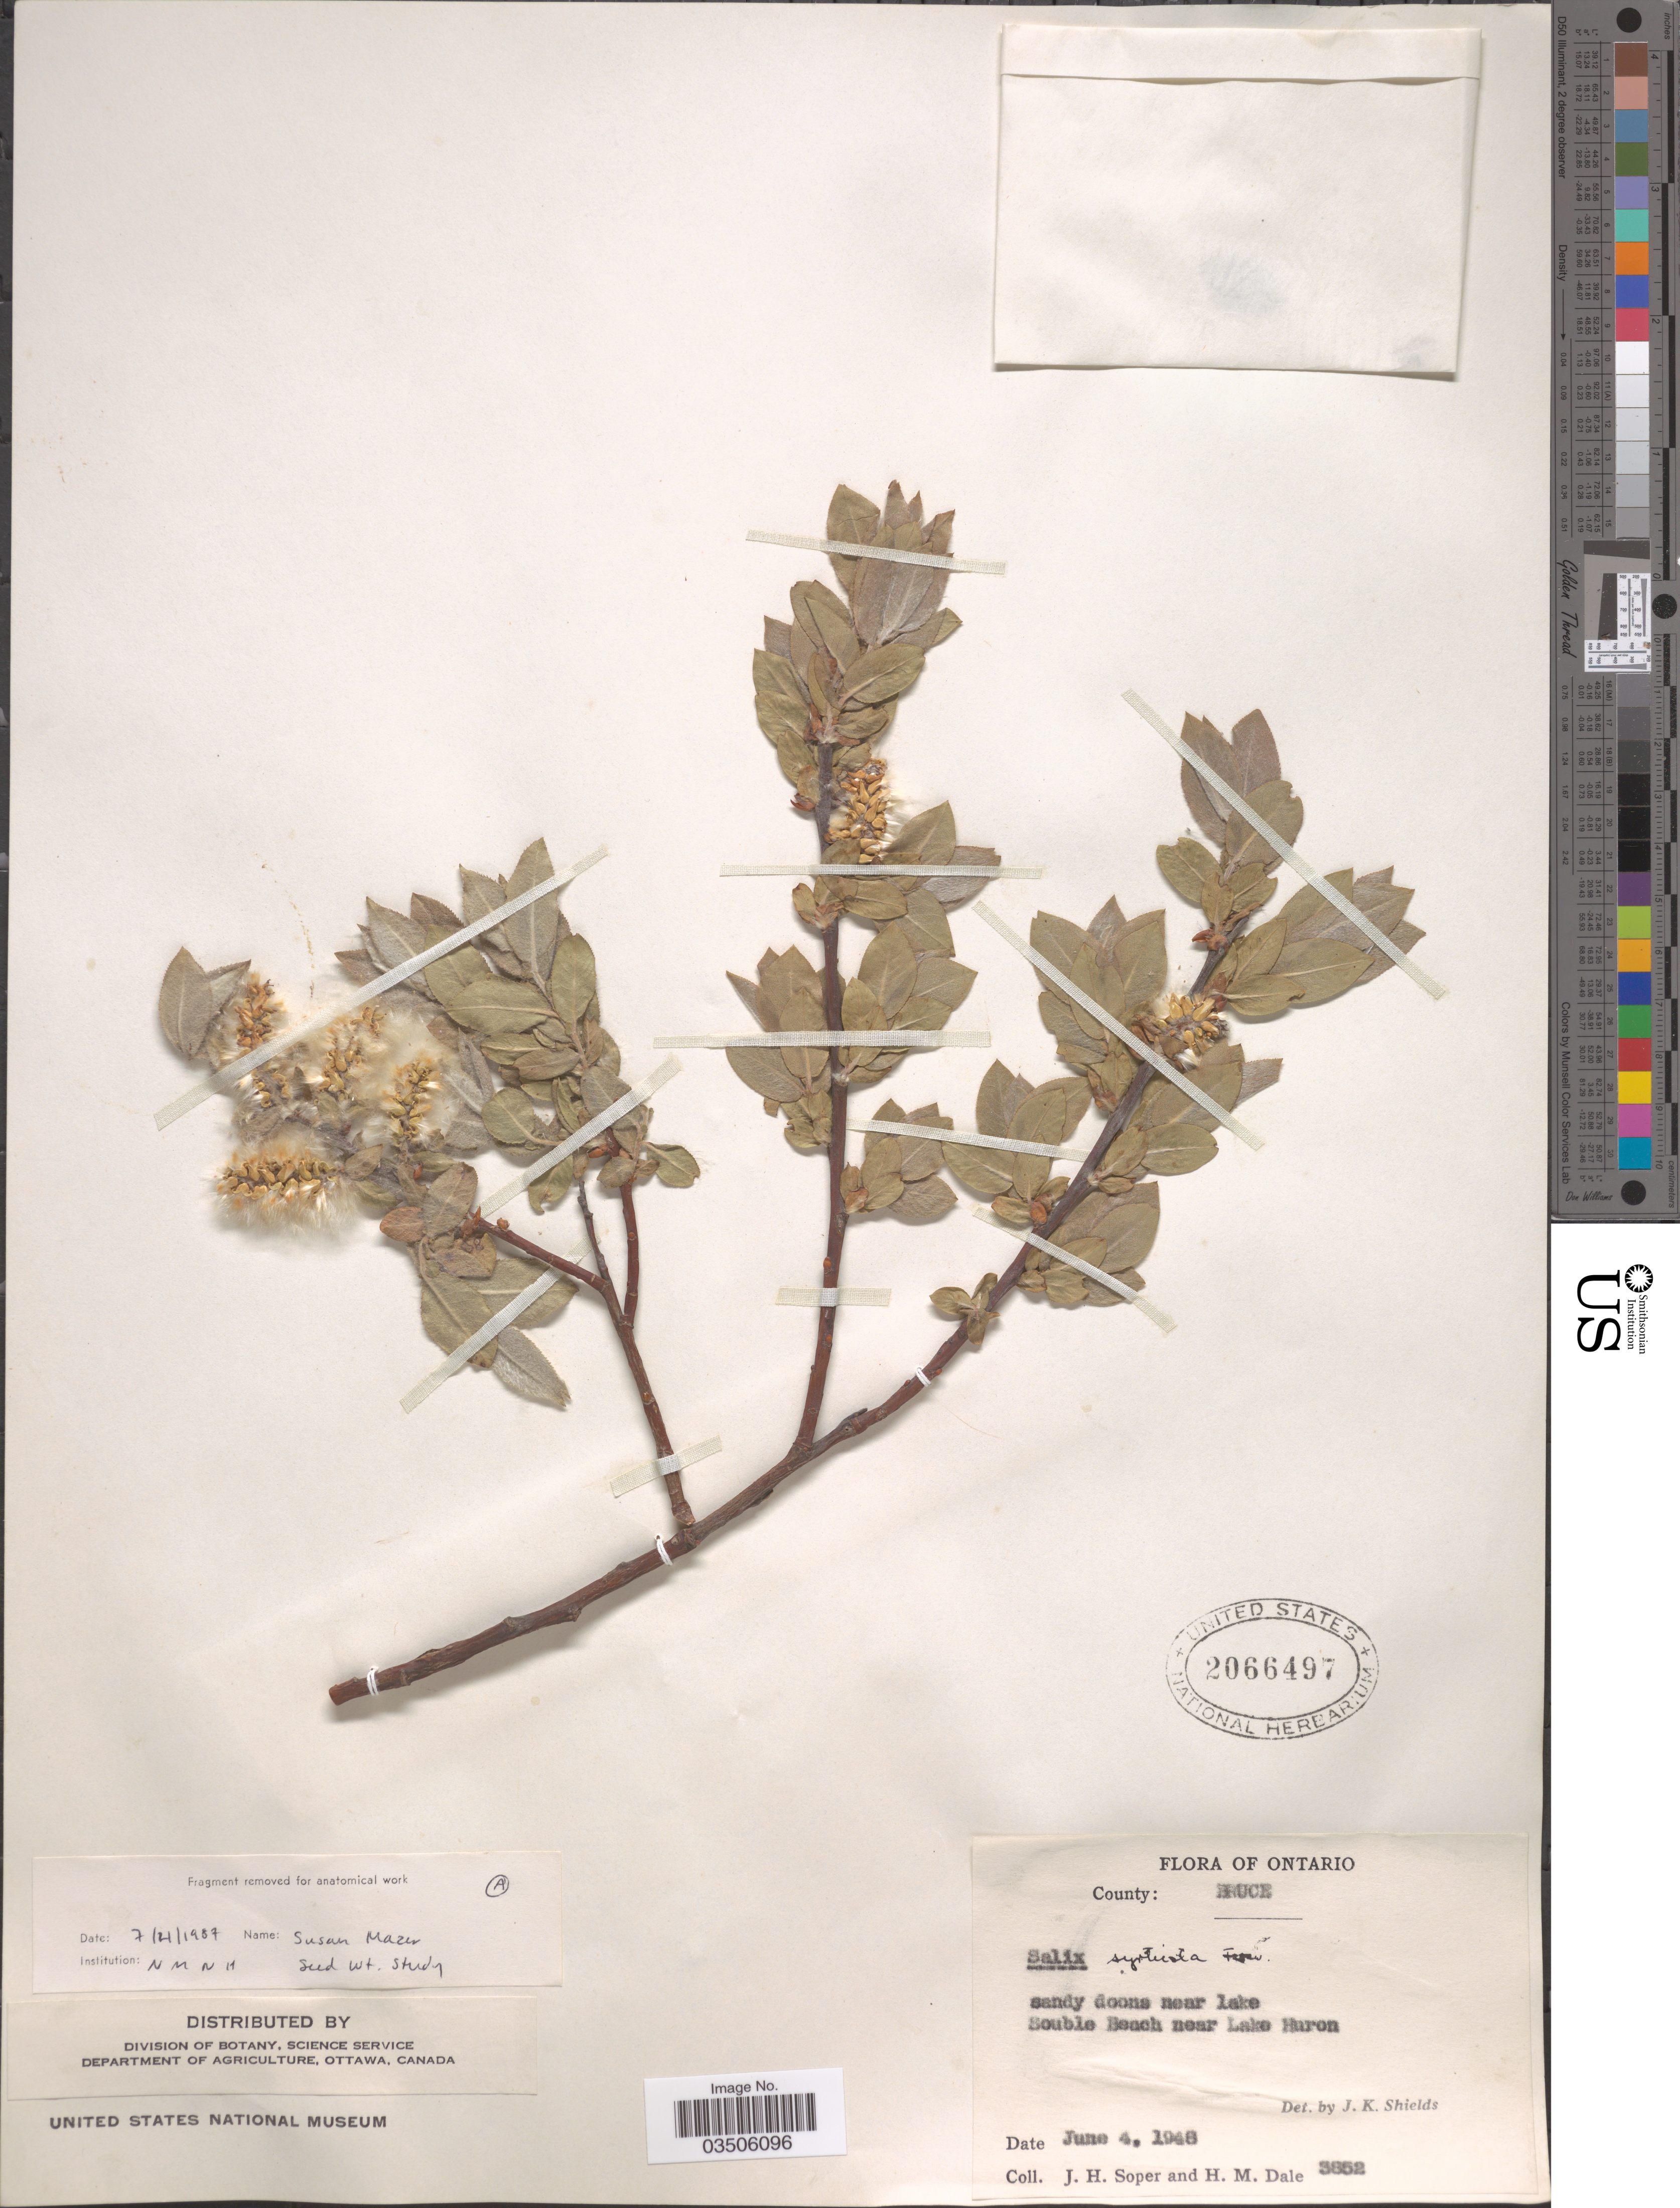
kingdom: Plantae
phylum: Tracheophyta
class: Magnoliopsida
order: Malpighiales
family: Salicaceae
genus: Salix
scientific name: Salix syrticola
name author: Fernald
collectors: J. H. Soper & H. M. Dale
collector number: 3852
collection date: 1948-06-04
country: Canada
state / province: Ontario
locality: County: Bruce. Souble Beach near Lake Huron.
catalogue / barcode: US 2066497